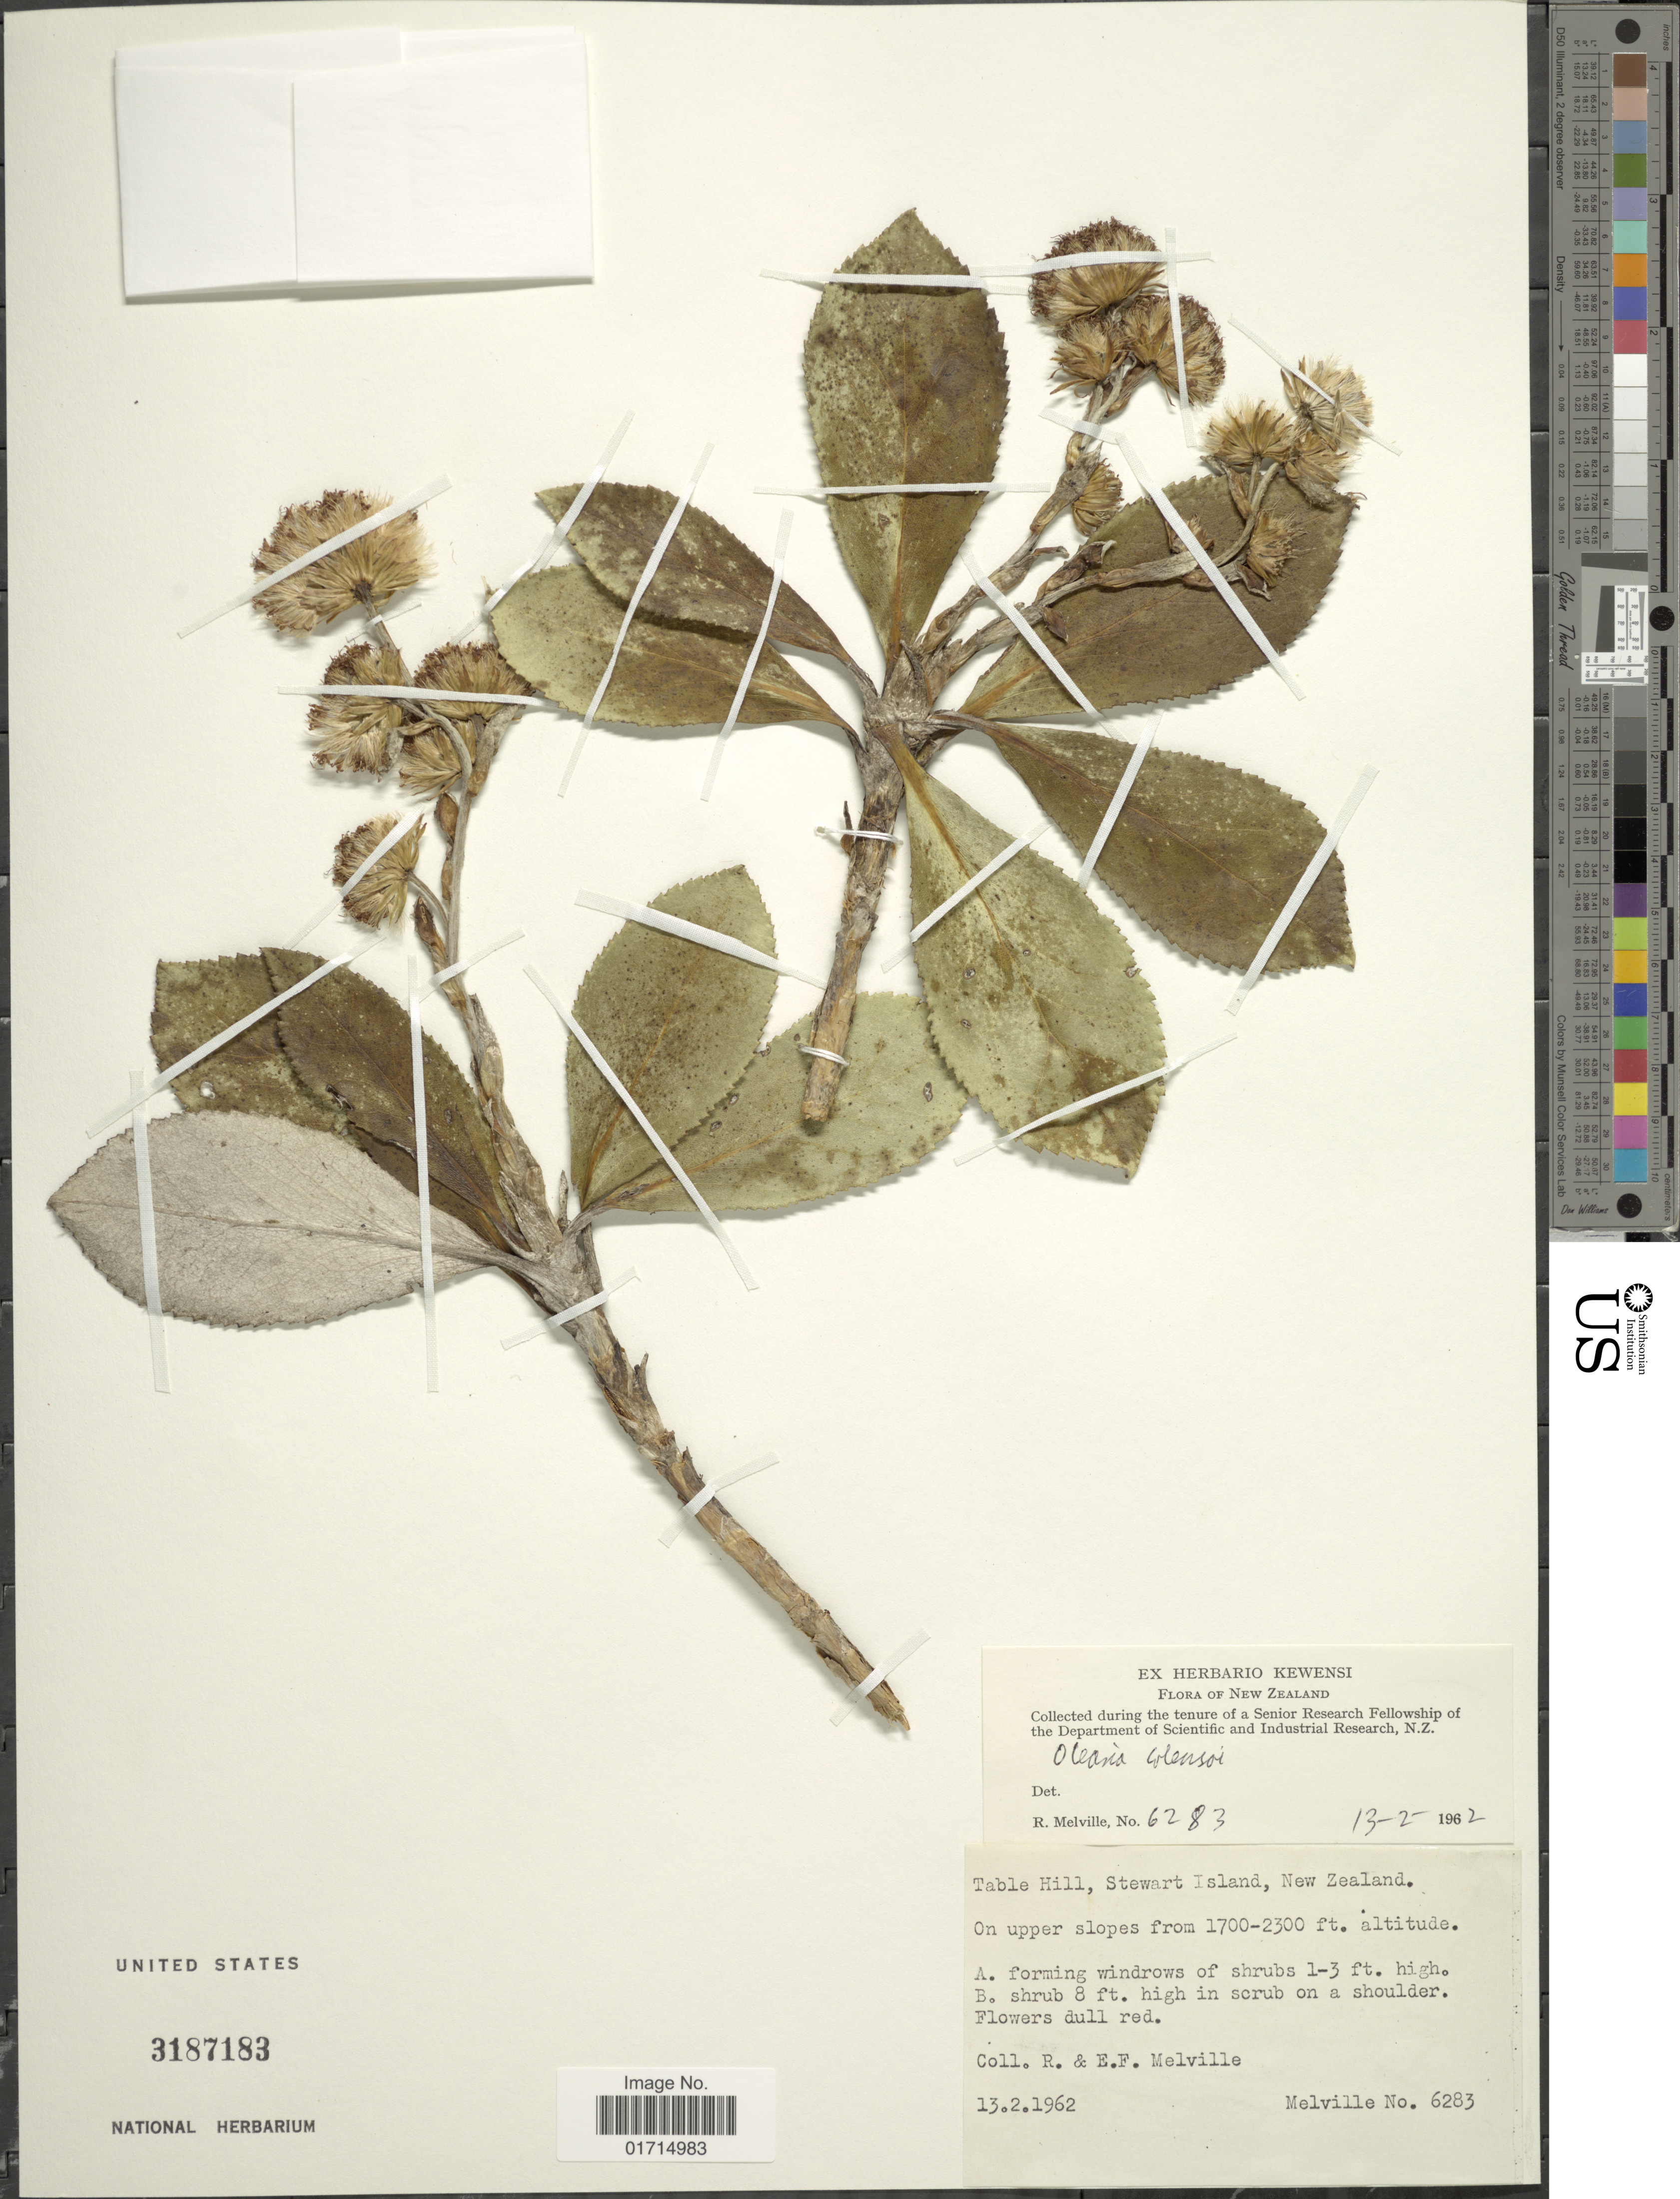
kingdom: Plantae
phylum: Tracheophyta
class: Magnoliopsida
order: Asterales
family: Asteraceae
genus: Olearia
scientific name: Olearia colensoi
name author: Hook. f.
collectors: R. Melville & E. Melville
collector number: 6283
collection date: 1962-02-13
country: New Zealand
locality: Table Hill, Stewart Island, New Zealand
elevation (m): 518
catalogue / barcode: US 3187183